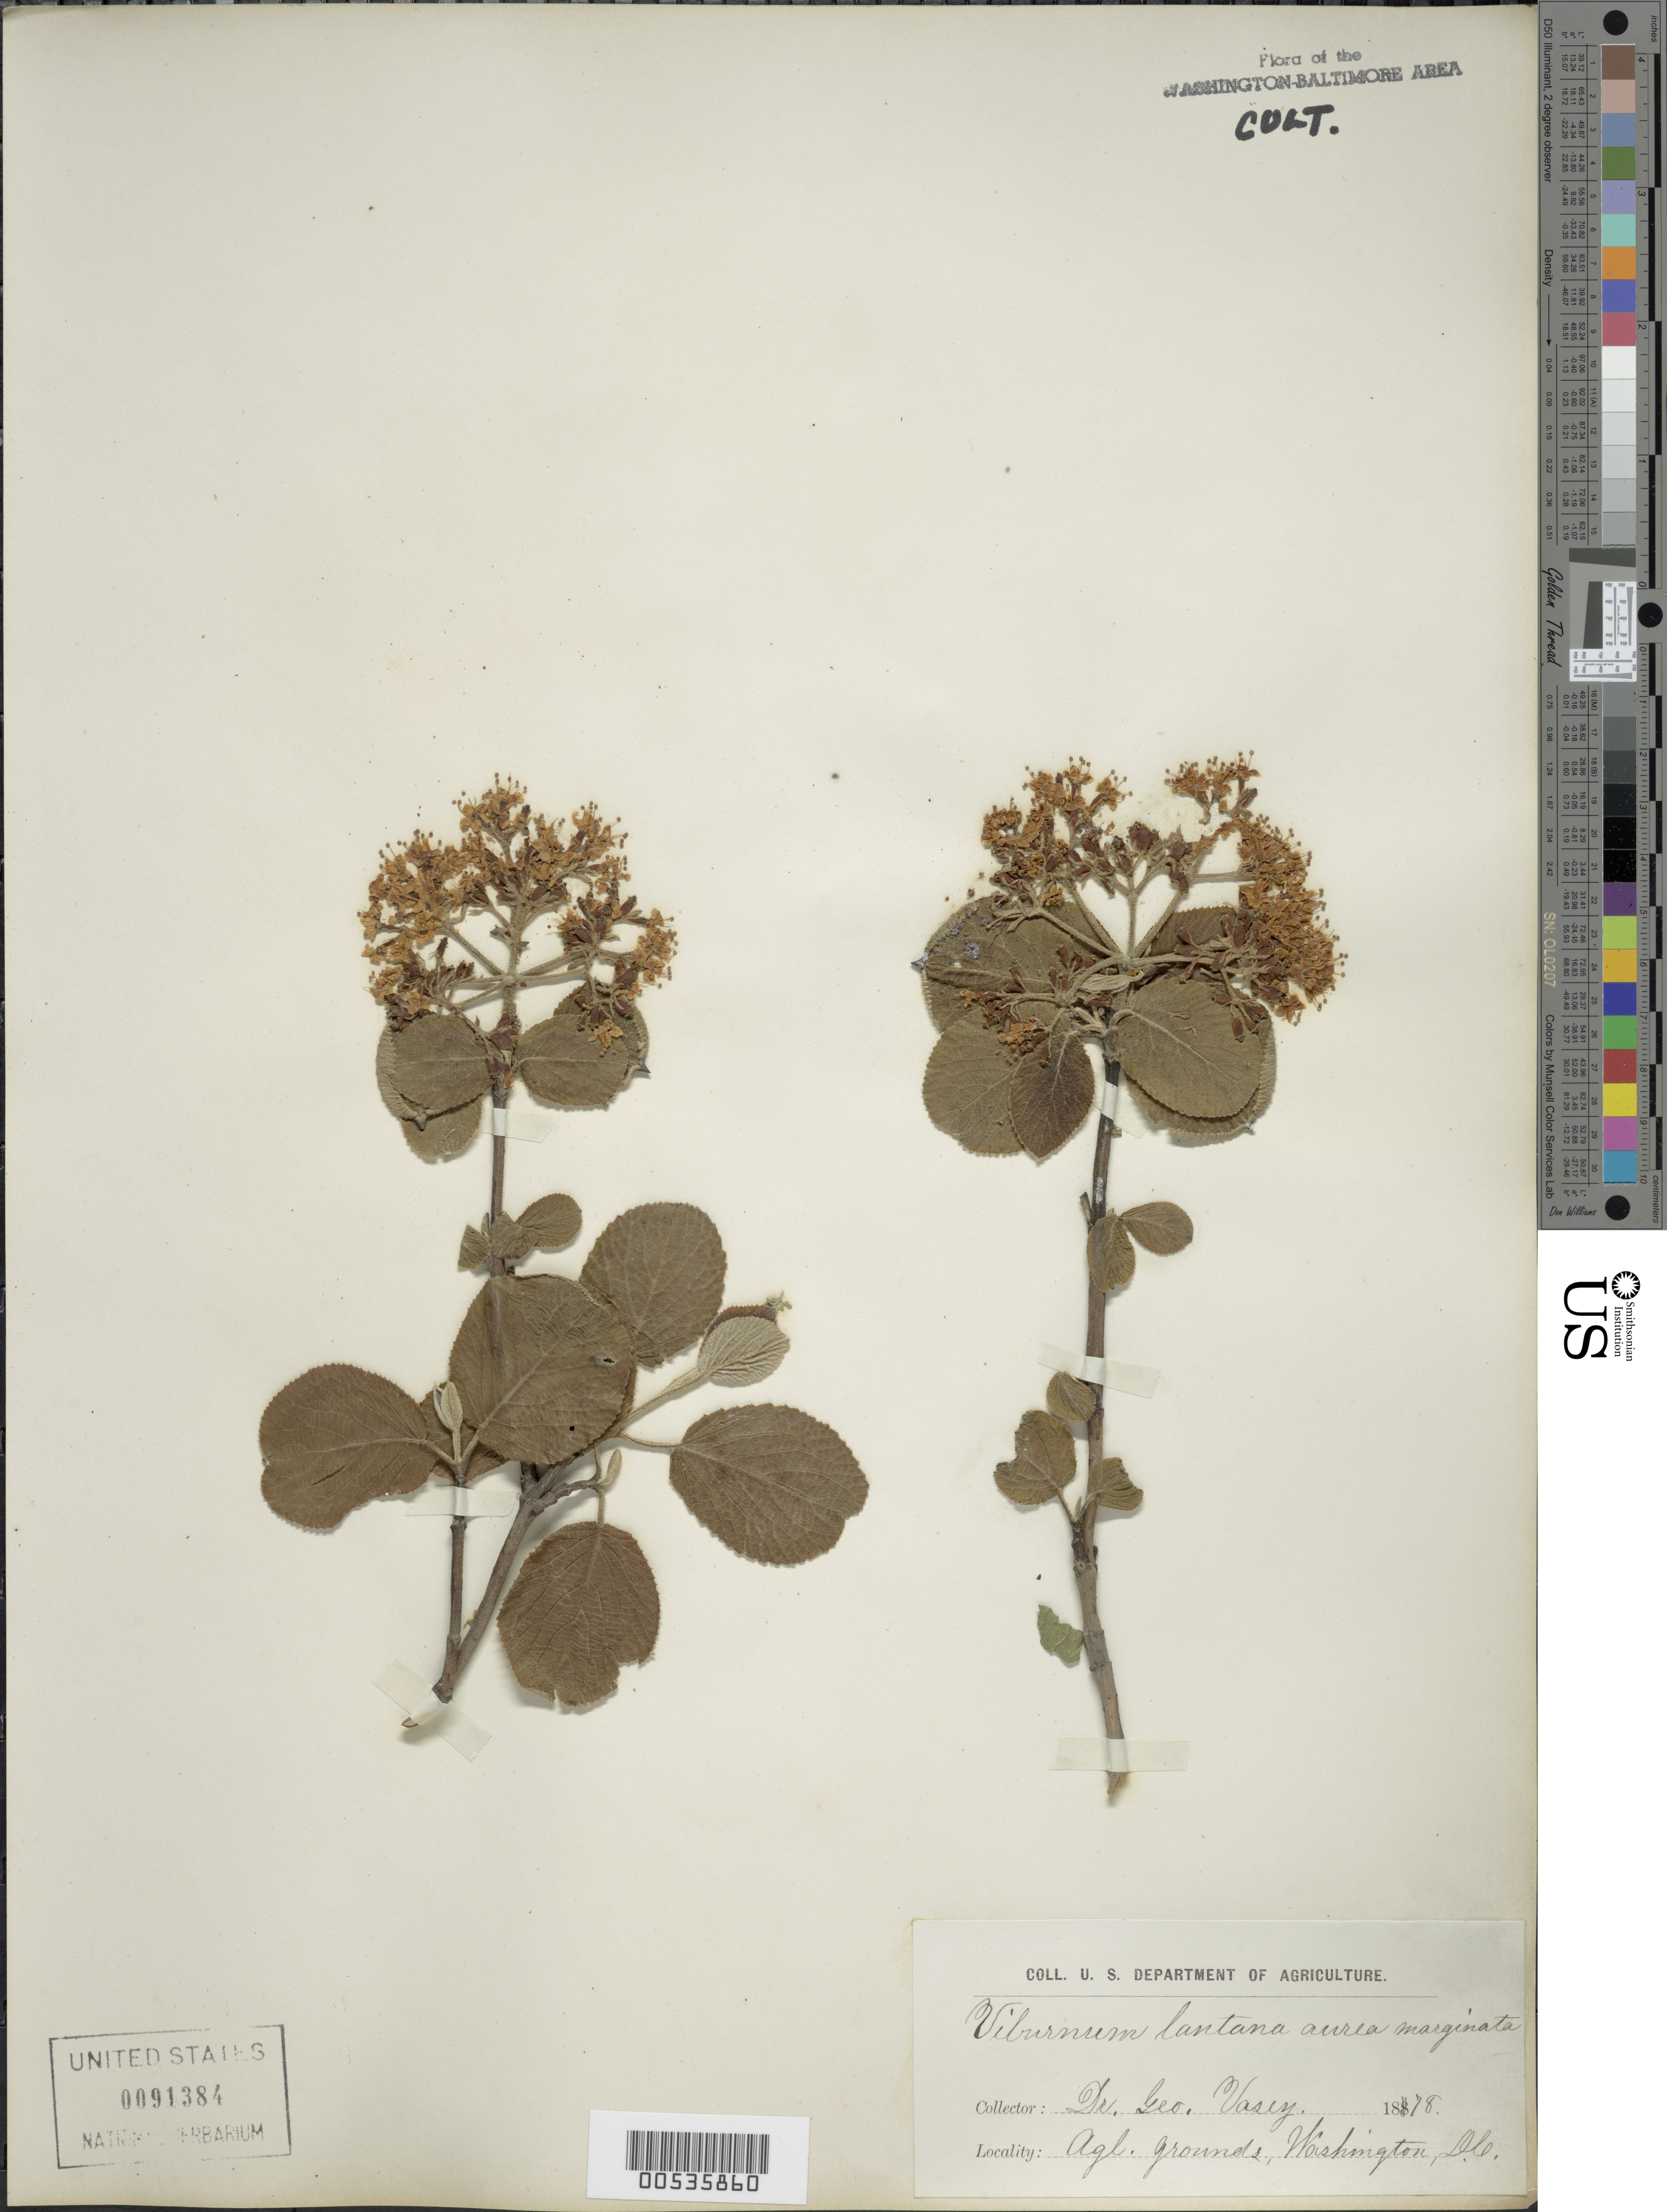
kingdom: Plantae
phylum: Tracheophyta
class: Magnoliopsida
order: Dipsacales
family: Viburnaceae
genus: Viburnum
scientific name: Viburnum lantana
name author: L.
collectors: G. Vasey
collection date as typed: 1878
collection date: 1878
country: United States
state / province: District of Columbia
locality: Department of Agriculture, Washington, D.C.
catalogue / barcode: US 91384